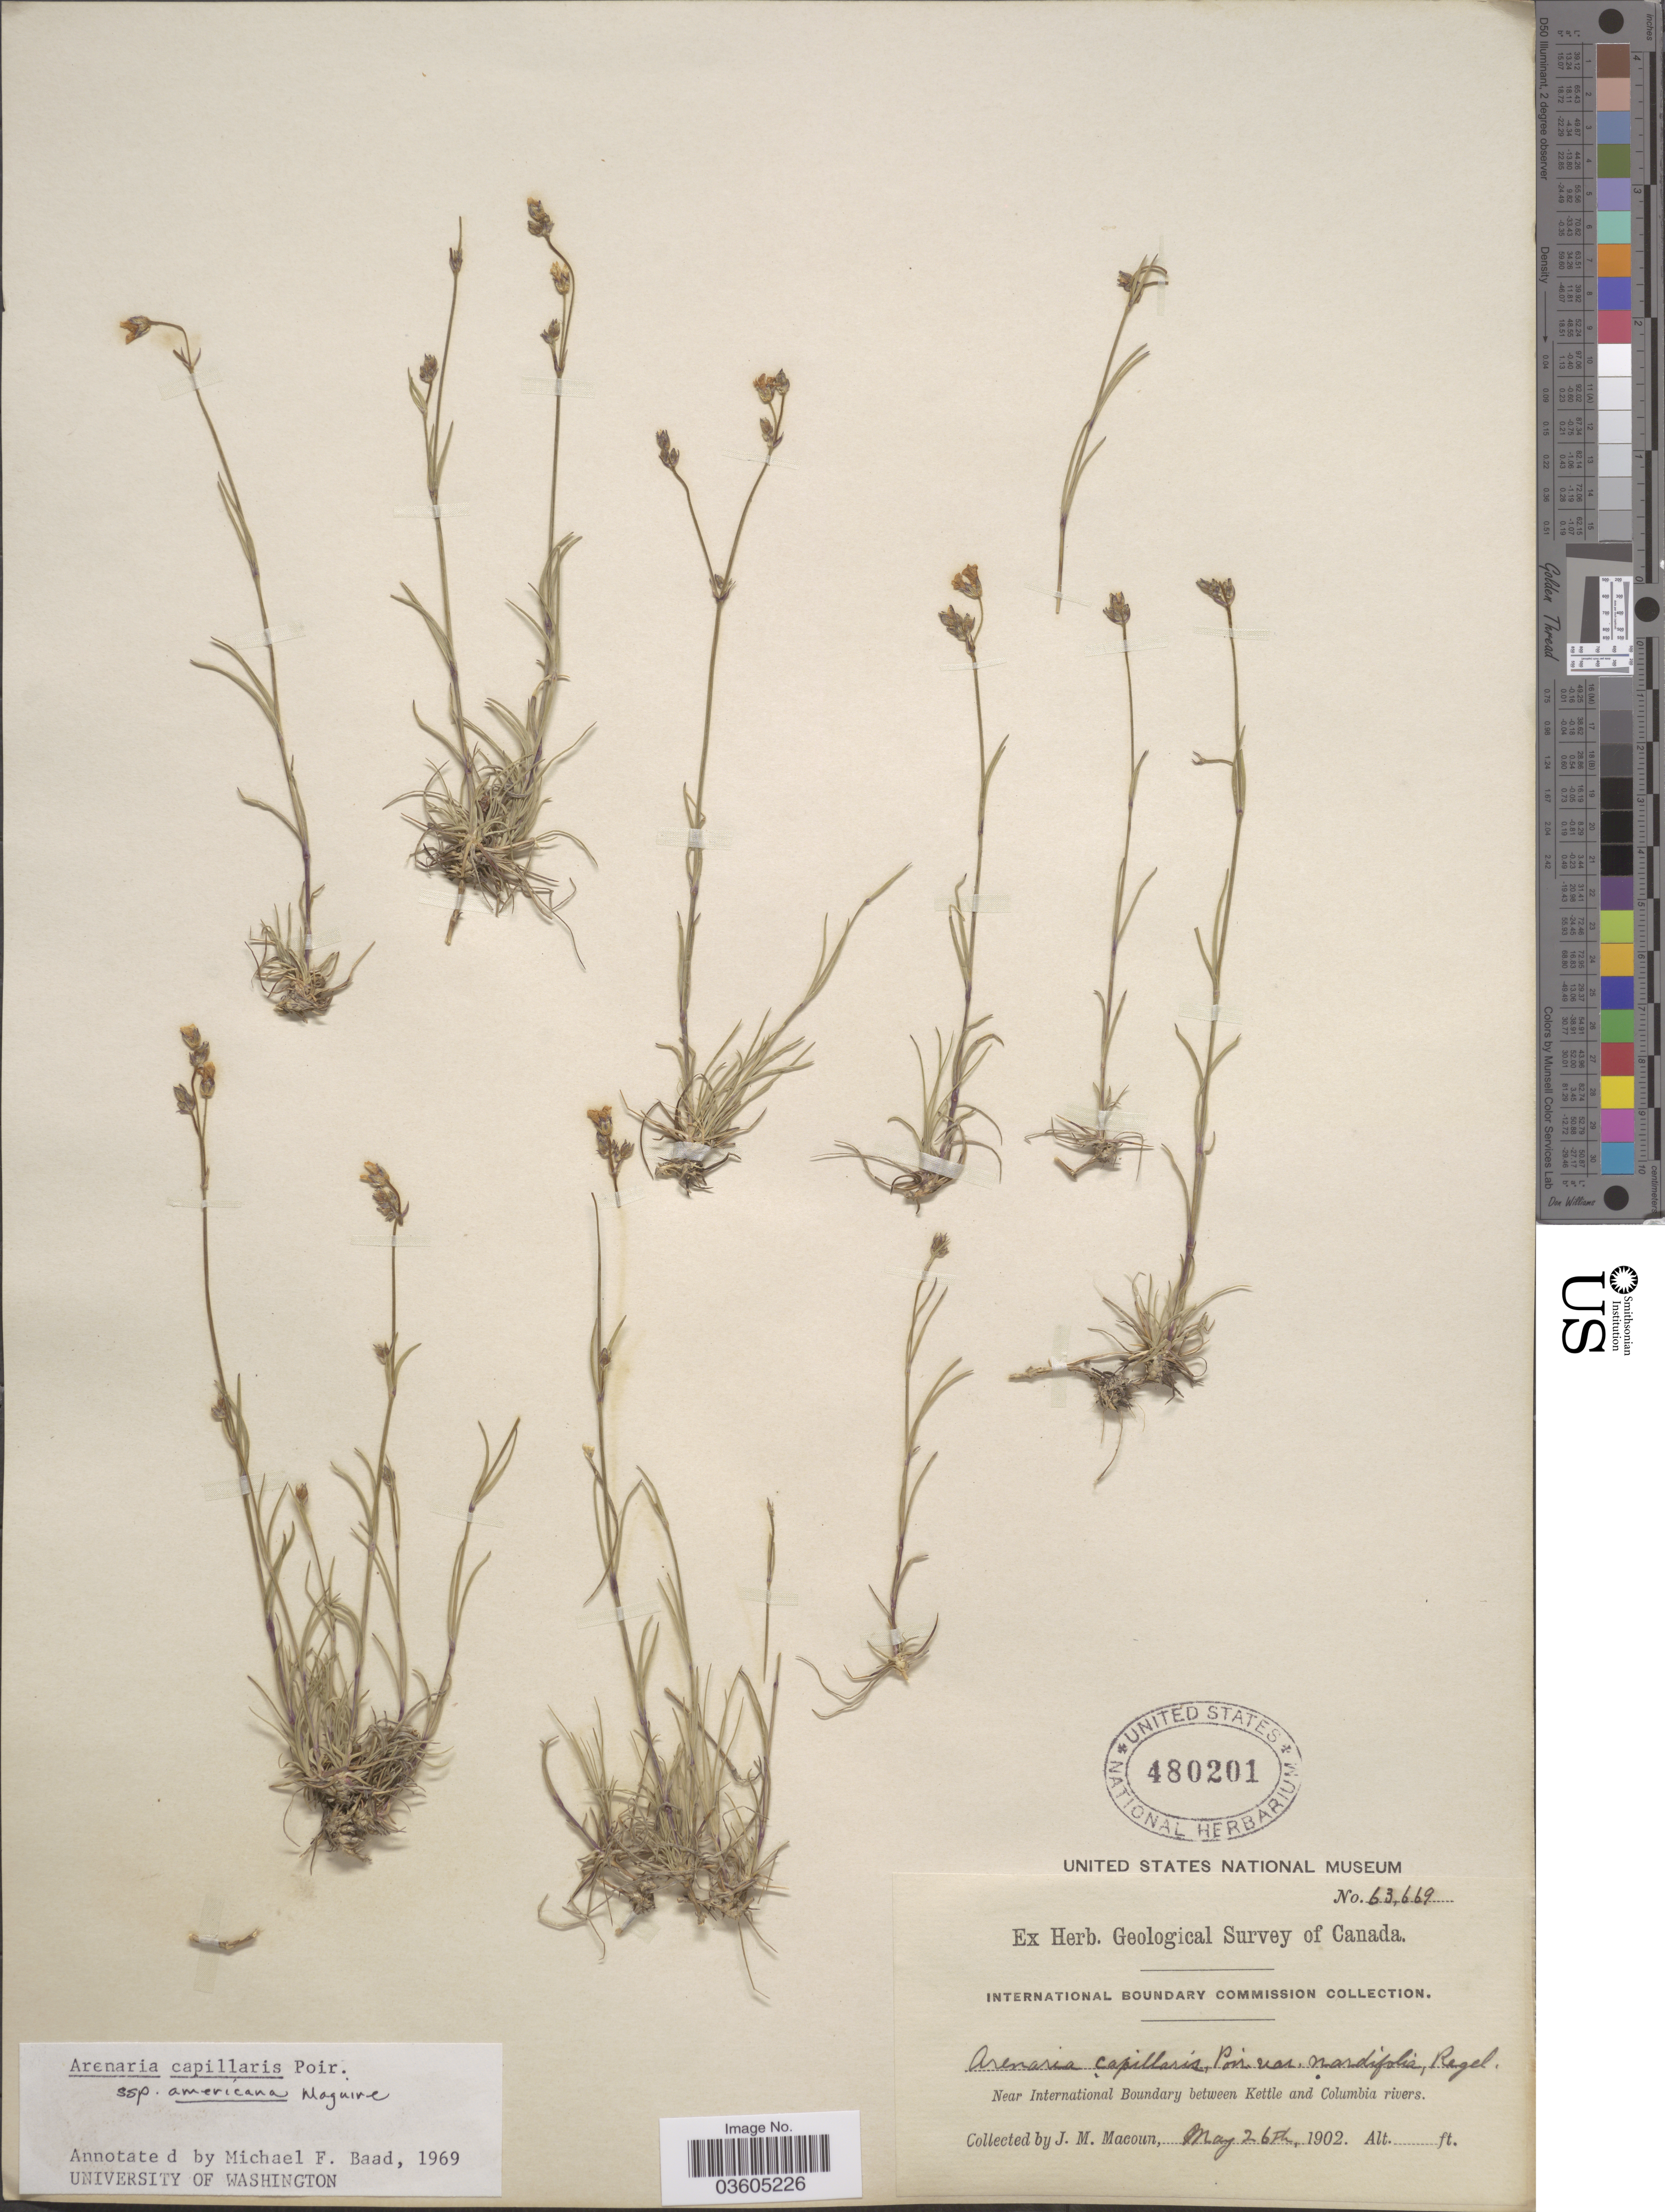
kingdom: Plantae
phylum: Tracheophyta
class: Magnoliopsida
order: Caryophyllales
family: Caryophyllaceae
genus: Eremogone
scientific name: Eremogone capillaris var. americana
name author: (Maguire) R.L. Hartm. & Rabeler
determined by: U.S. National Herbarium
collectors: J. M. Macoun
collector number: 63669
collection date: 1902-05-26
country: Canada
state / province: British Columbia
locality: Near International Boundary between Kettle and Columbia rivers.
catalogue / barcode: US 480201